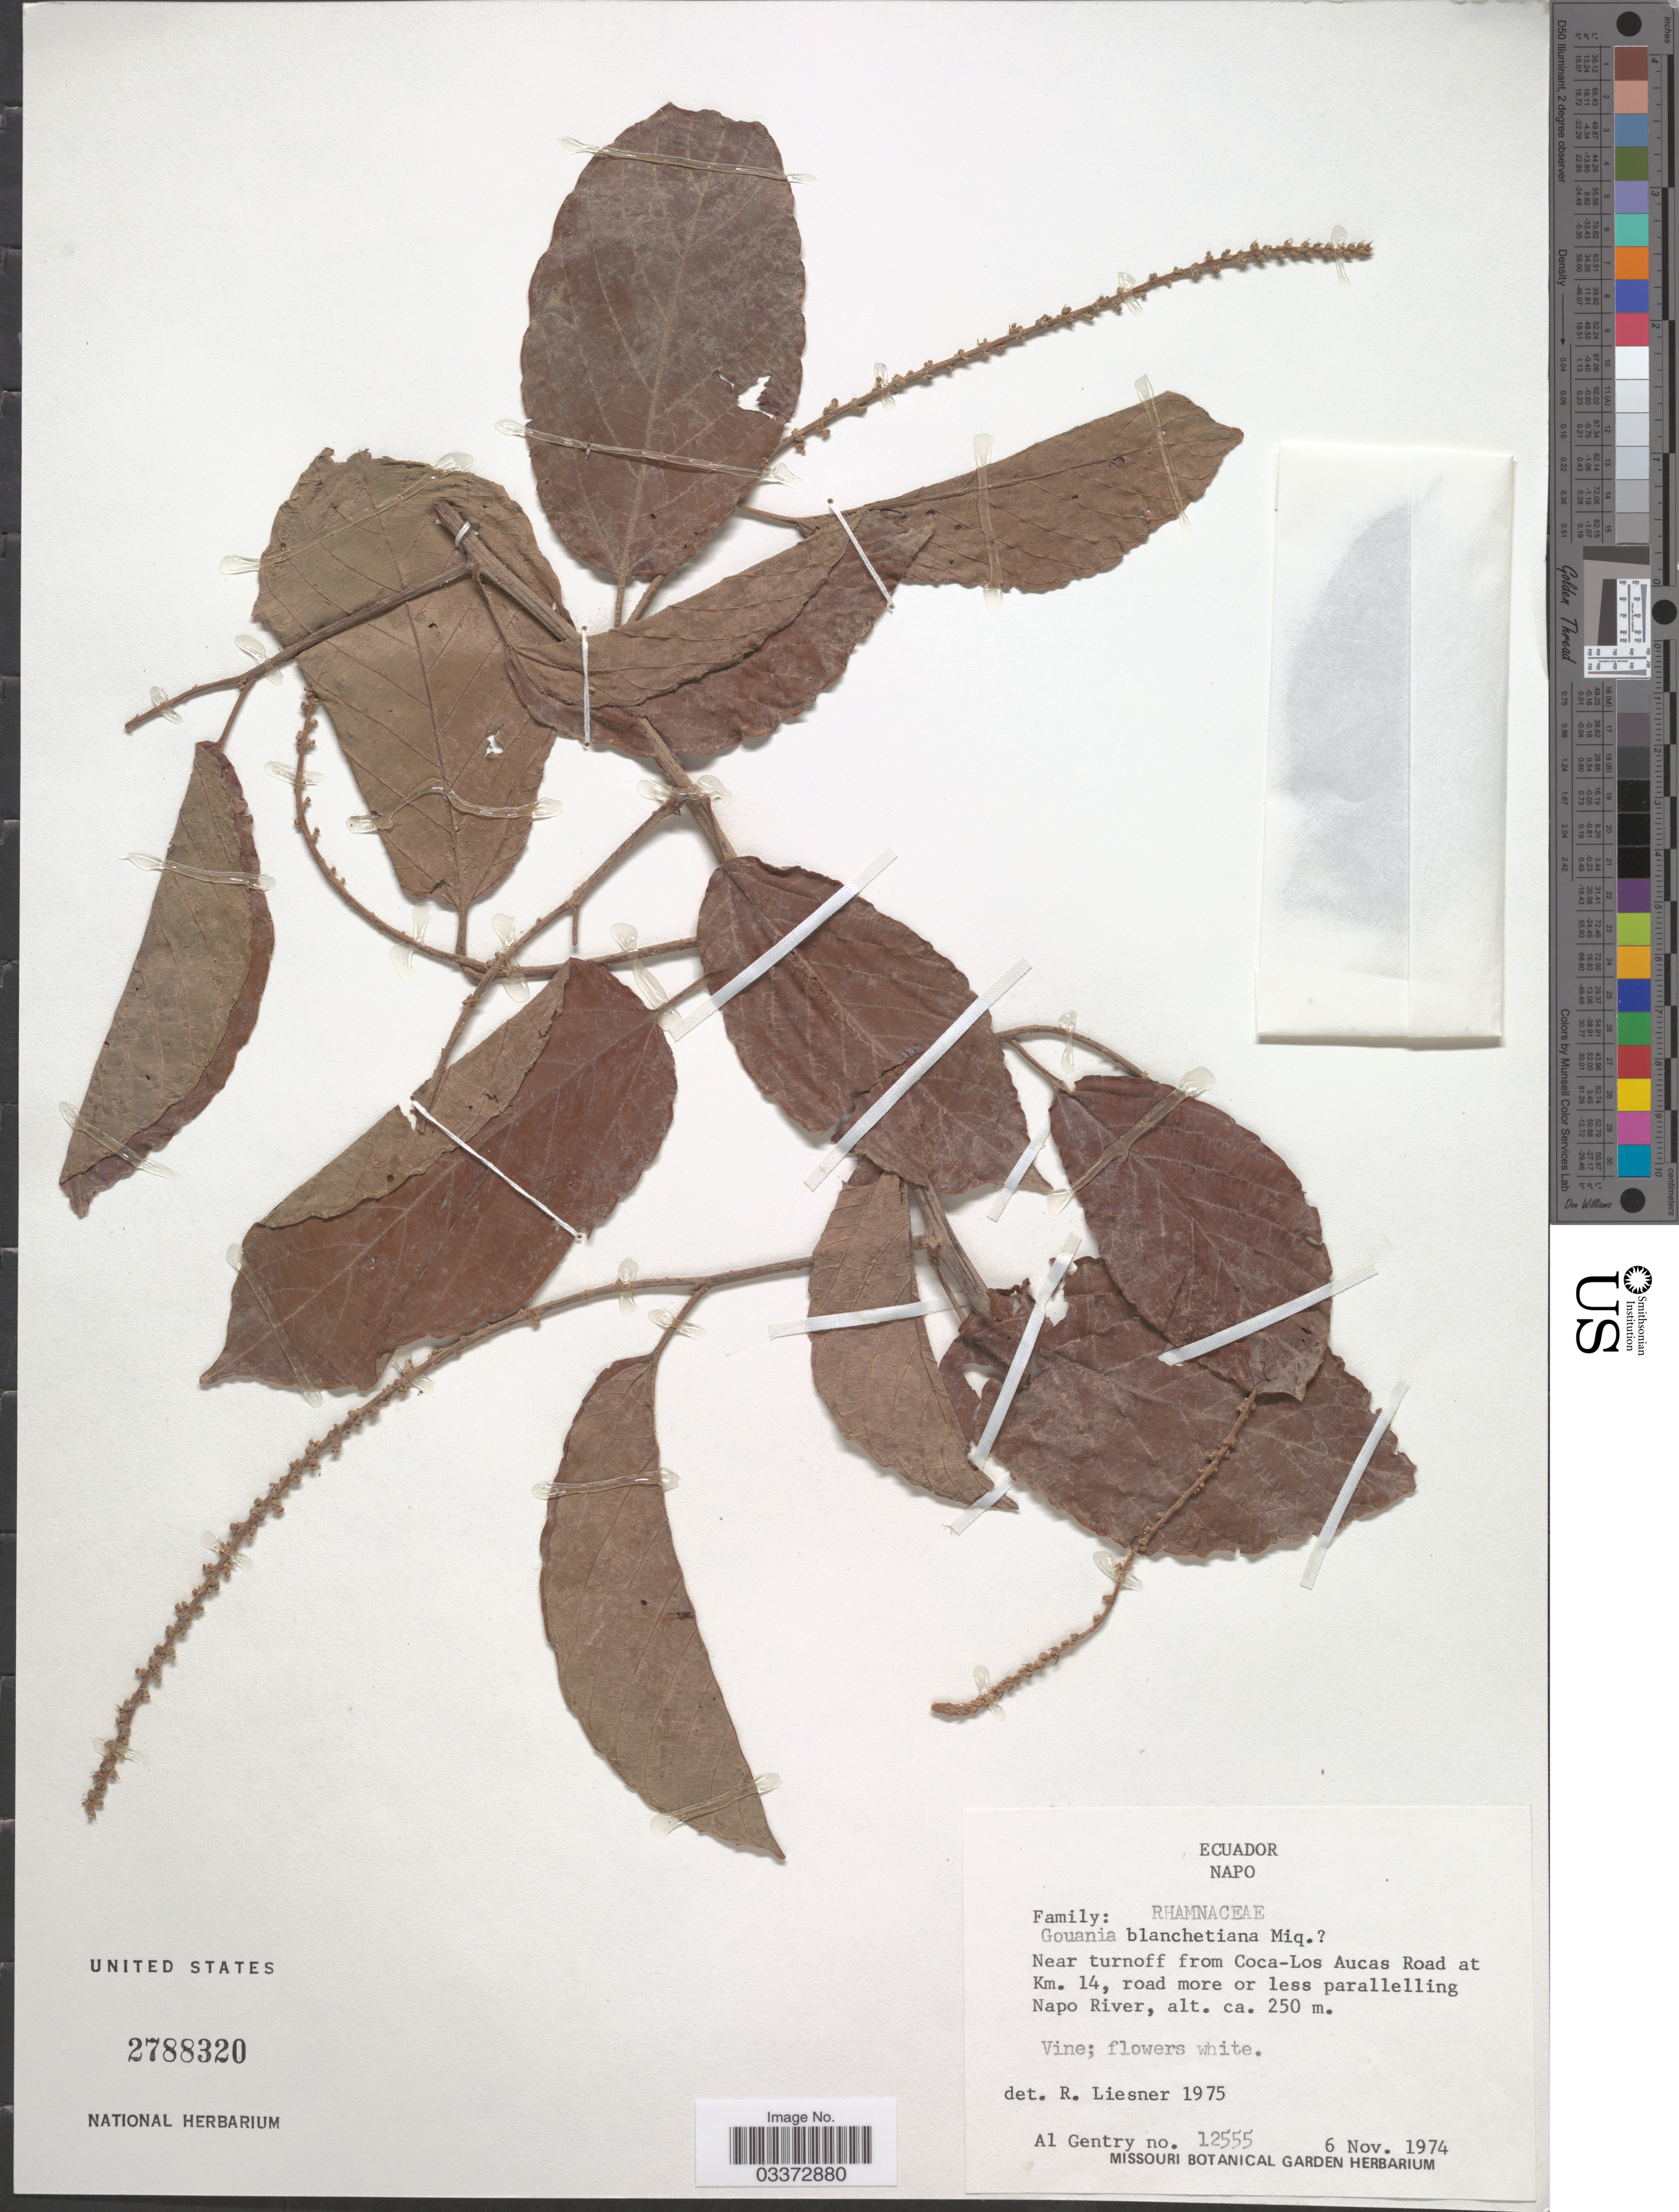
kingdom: Plantae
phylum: Tracheophyta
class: Magnoliopsida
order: Rosales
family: Rhamnaceae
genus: Gouania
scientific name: Gouania alnifolia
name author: Reissek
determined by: Figueira, Mauricio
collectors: A. H. Gentry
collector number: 12555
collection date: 1974-11-06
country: Ecuador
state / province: Napo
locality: Near turnoff from Coca-Los Aucas Road at Km. 14, road more or less parallelling Napo River.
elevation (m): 250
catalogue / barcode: US 2788320